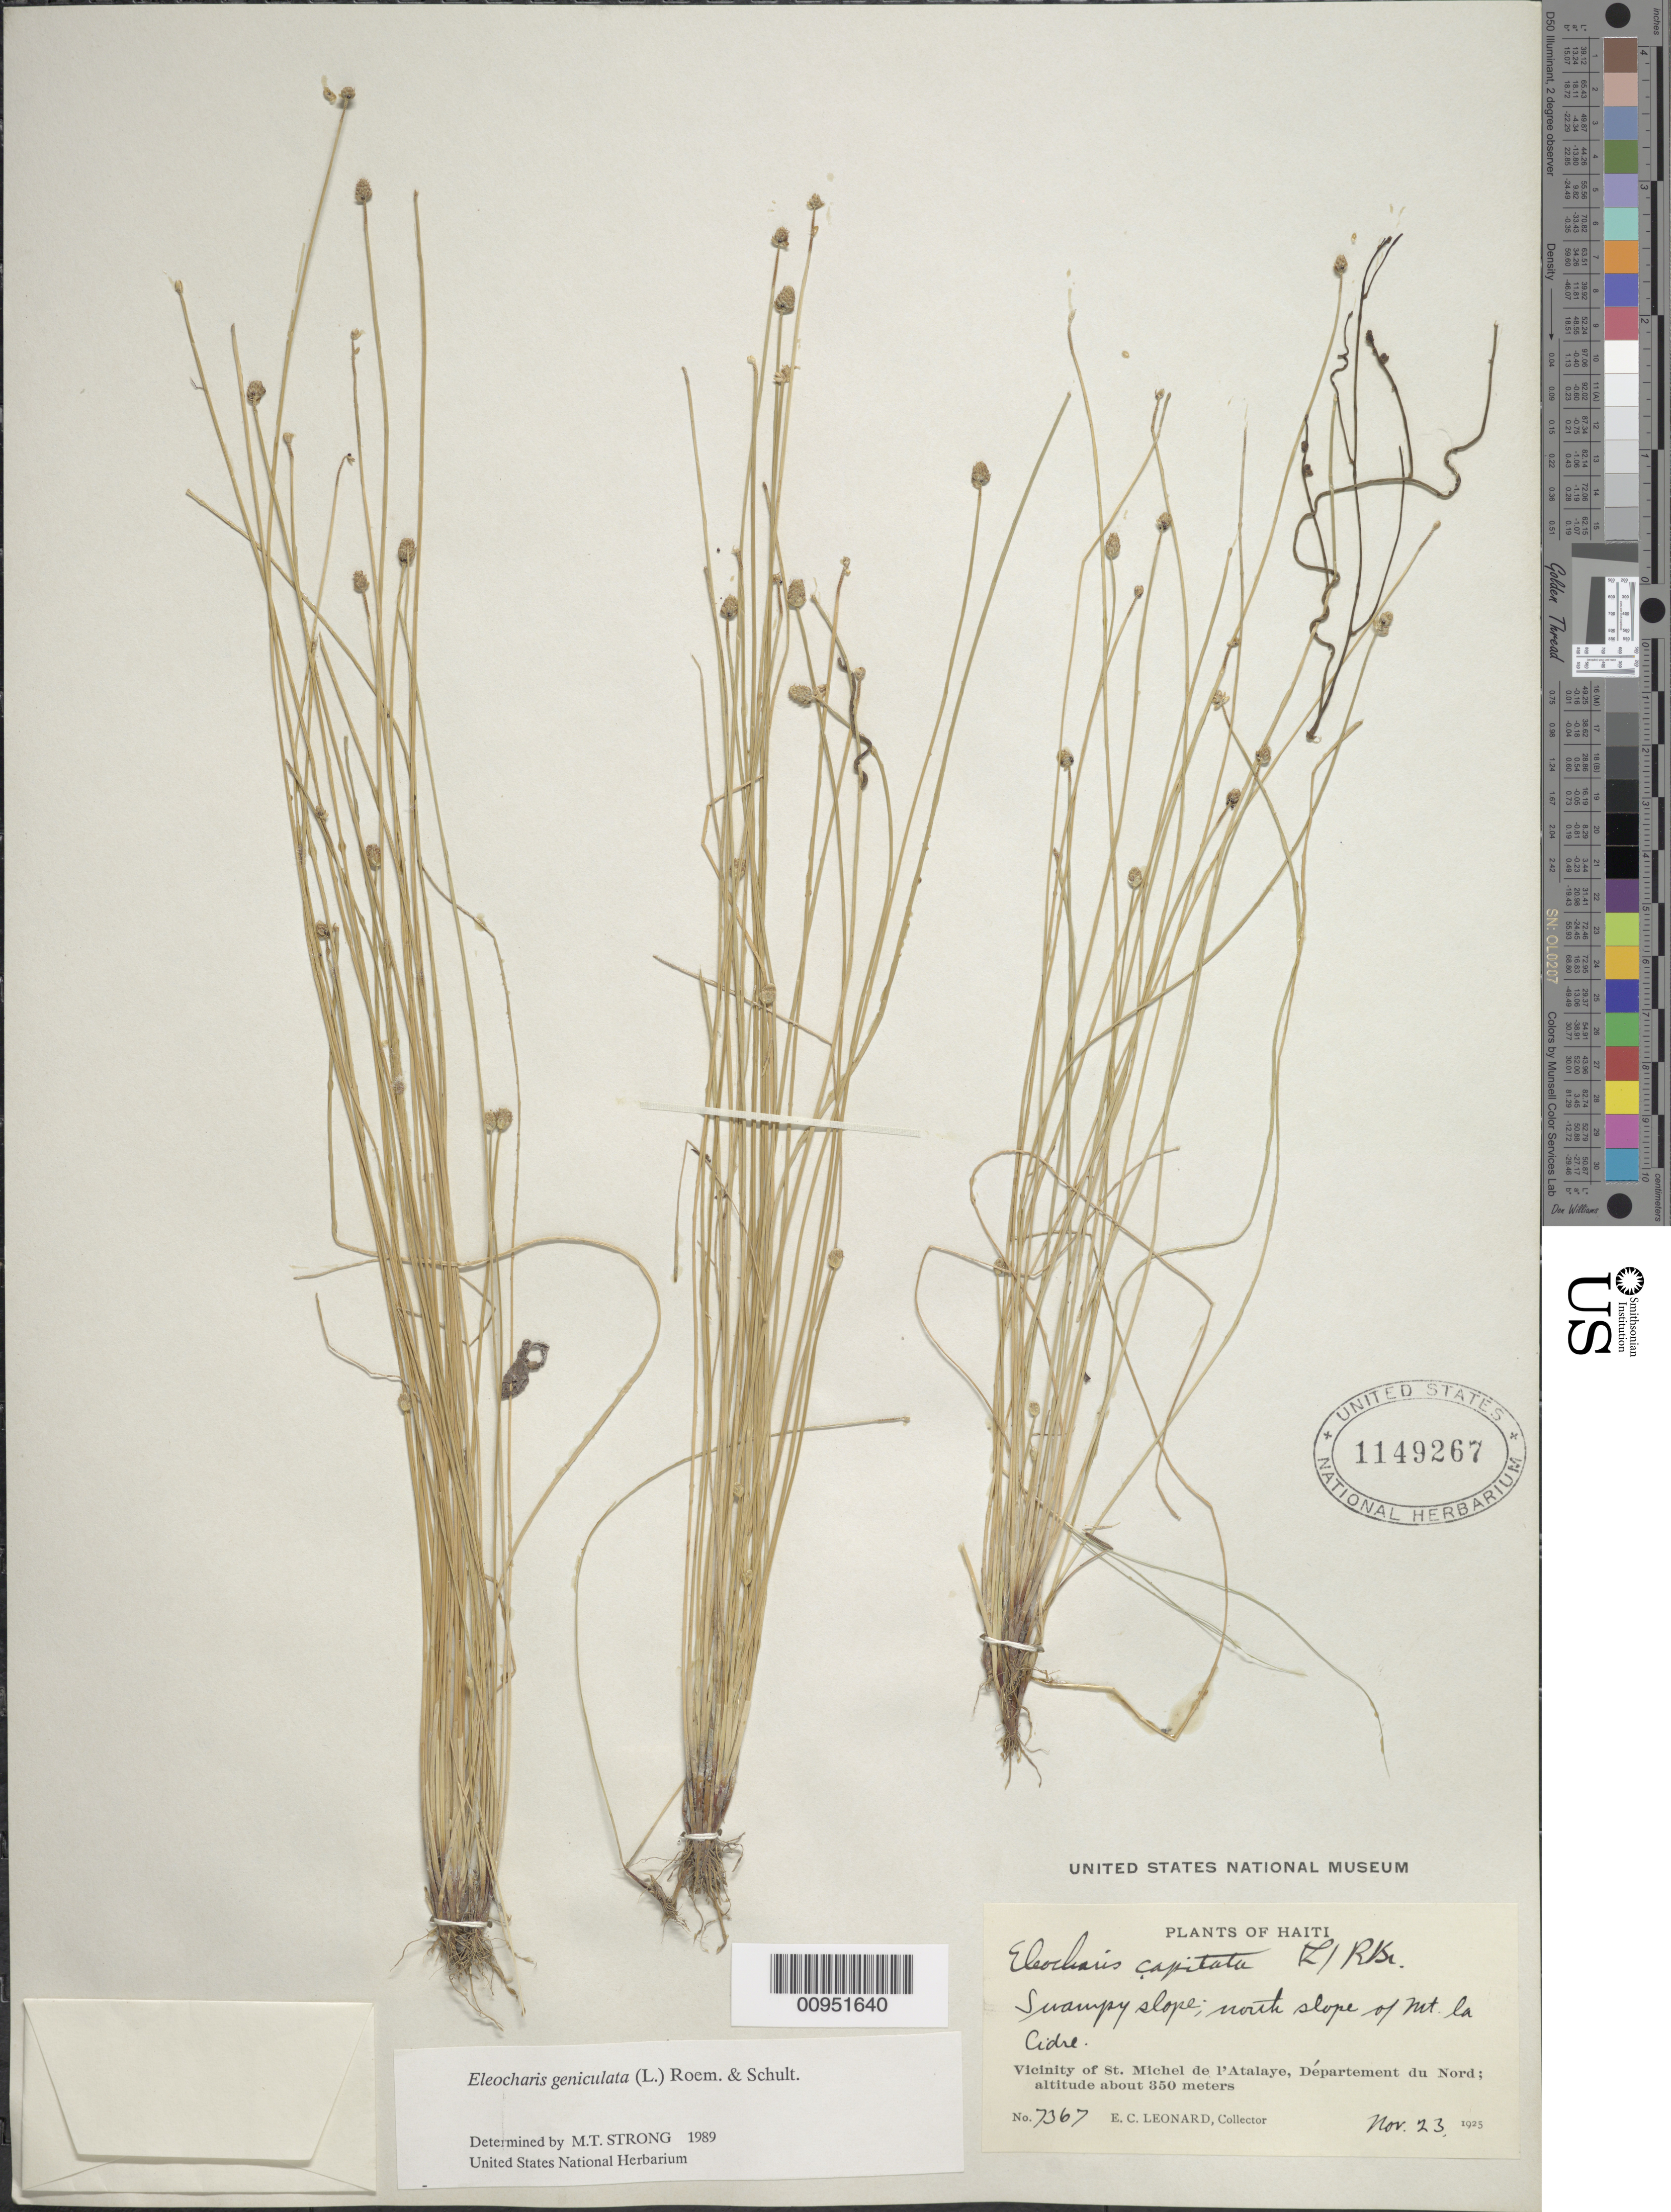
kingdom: Plantae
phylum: Tracheophyta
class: Liliopsida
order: Poales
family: Cyperaceae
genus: Eleocharis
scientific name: Eleocharis geniculata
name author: (L.) Roem. & Schult.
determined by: Strong, M. T., (US), Smithsonian Institution - National Museum of Natural History (UNITED STATES)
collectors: E. C. Leonard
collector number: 7367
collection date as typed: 23 Nov 1925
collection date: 1925-11-23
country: Haiti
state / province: Nord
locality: Vicinity of St. Michel de l'Atalaye, north slope of Mt. la Cidre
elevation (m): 350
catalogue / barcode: US 1149267